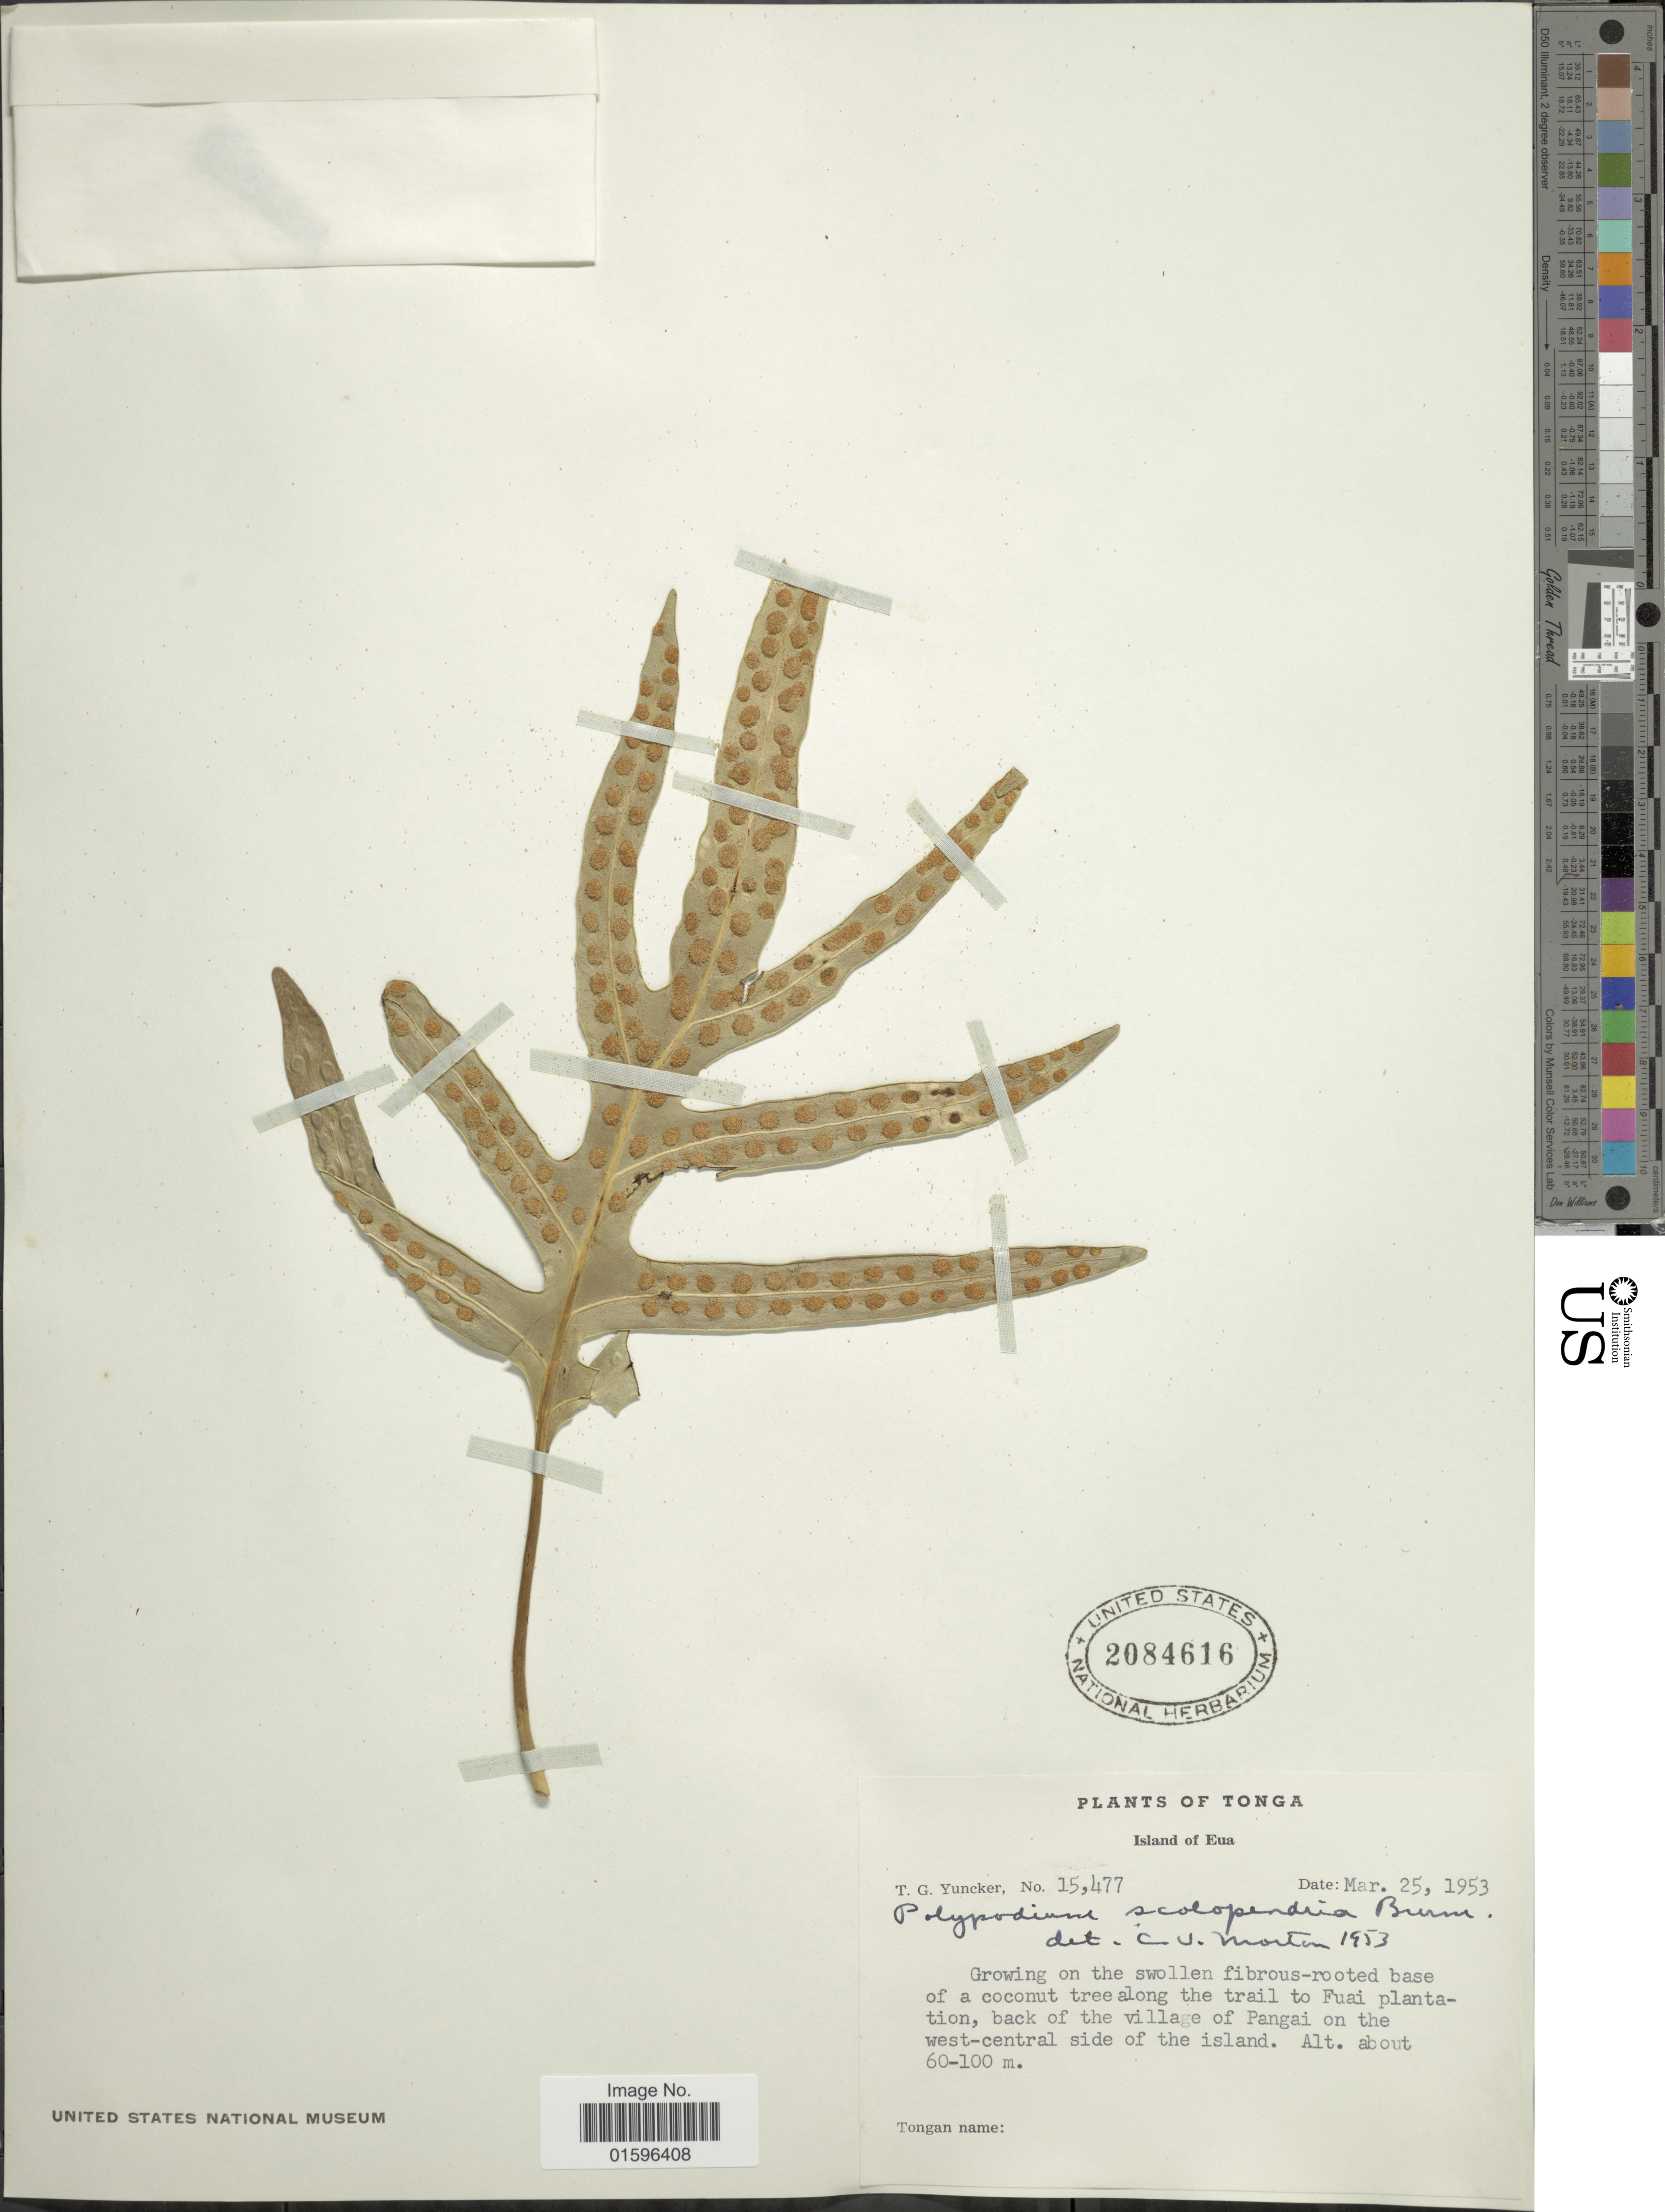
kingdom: Plantae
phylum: Tracheophyta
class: Polypodiopsida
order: Polypodiales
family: Polypodiaceae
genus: Polypodium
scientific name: Polypodium scolopendria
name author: Burm. f.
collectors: T. G. Yuncker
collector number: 15477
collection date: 1953-03-25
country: Tonga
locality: Tonga, Island of Eua, along the trail to Fuai plantattion, back of the village of Pangai on the west-central side of the island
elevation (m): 60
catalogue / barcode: US 2084616